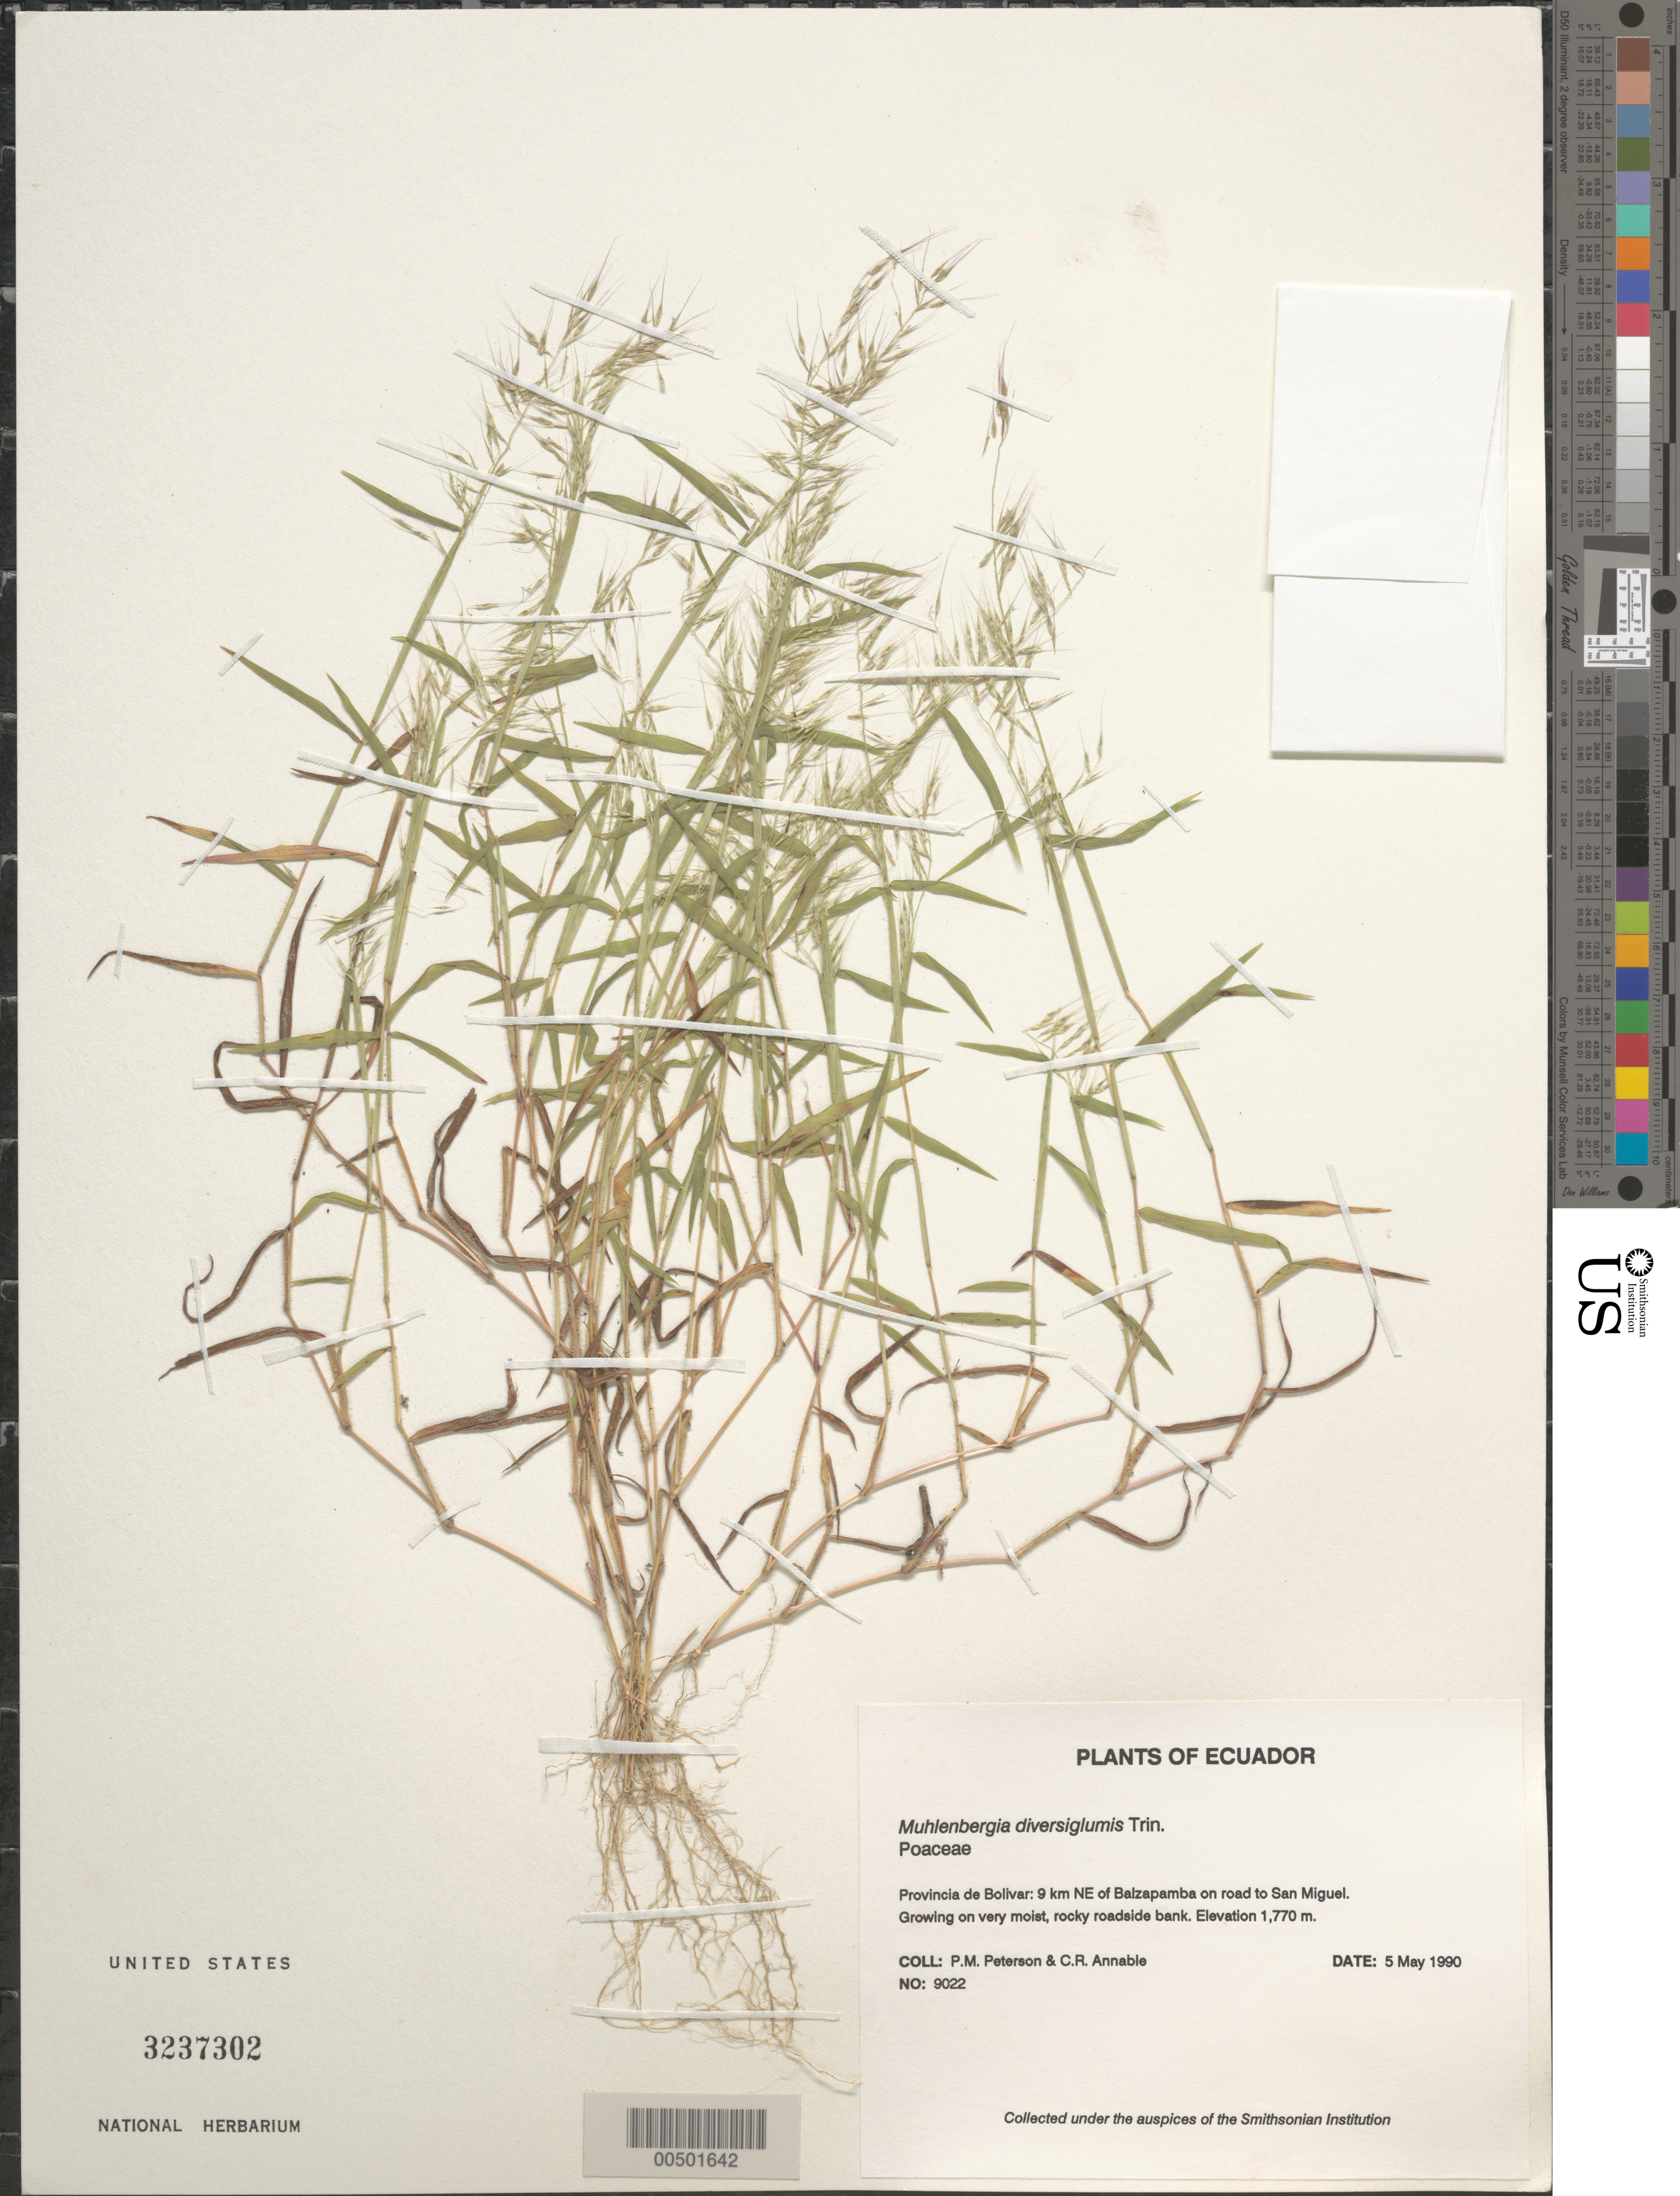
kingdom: Plantae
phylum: Tracheophyta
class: Liliopsida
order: Poales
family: Poaceae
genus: Muhlenbergia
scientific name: Muhlenbergia diversiglumis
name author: Trin.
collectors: P. M. Peterson & C. R. Annable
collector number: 09022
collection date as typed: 05 May 1990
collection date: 1990-05-05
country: Ecuador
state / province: Bolívar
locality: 9 km NE of Balzapamba on road to Sal Miguel.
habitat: Growing on very moist, rocky roadside bank.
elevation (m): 1770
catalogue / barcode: US 3237302